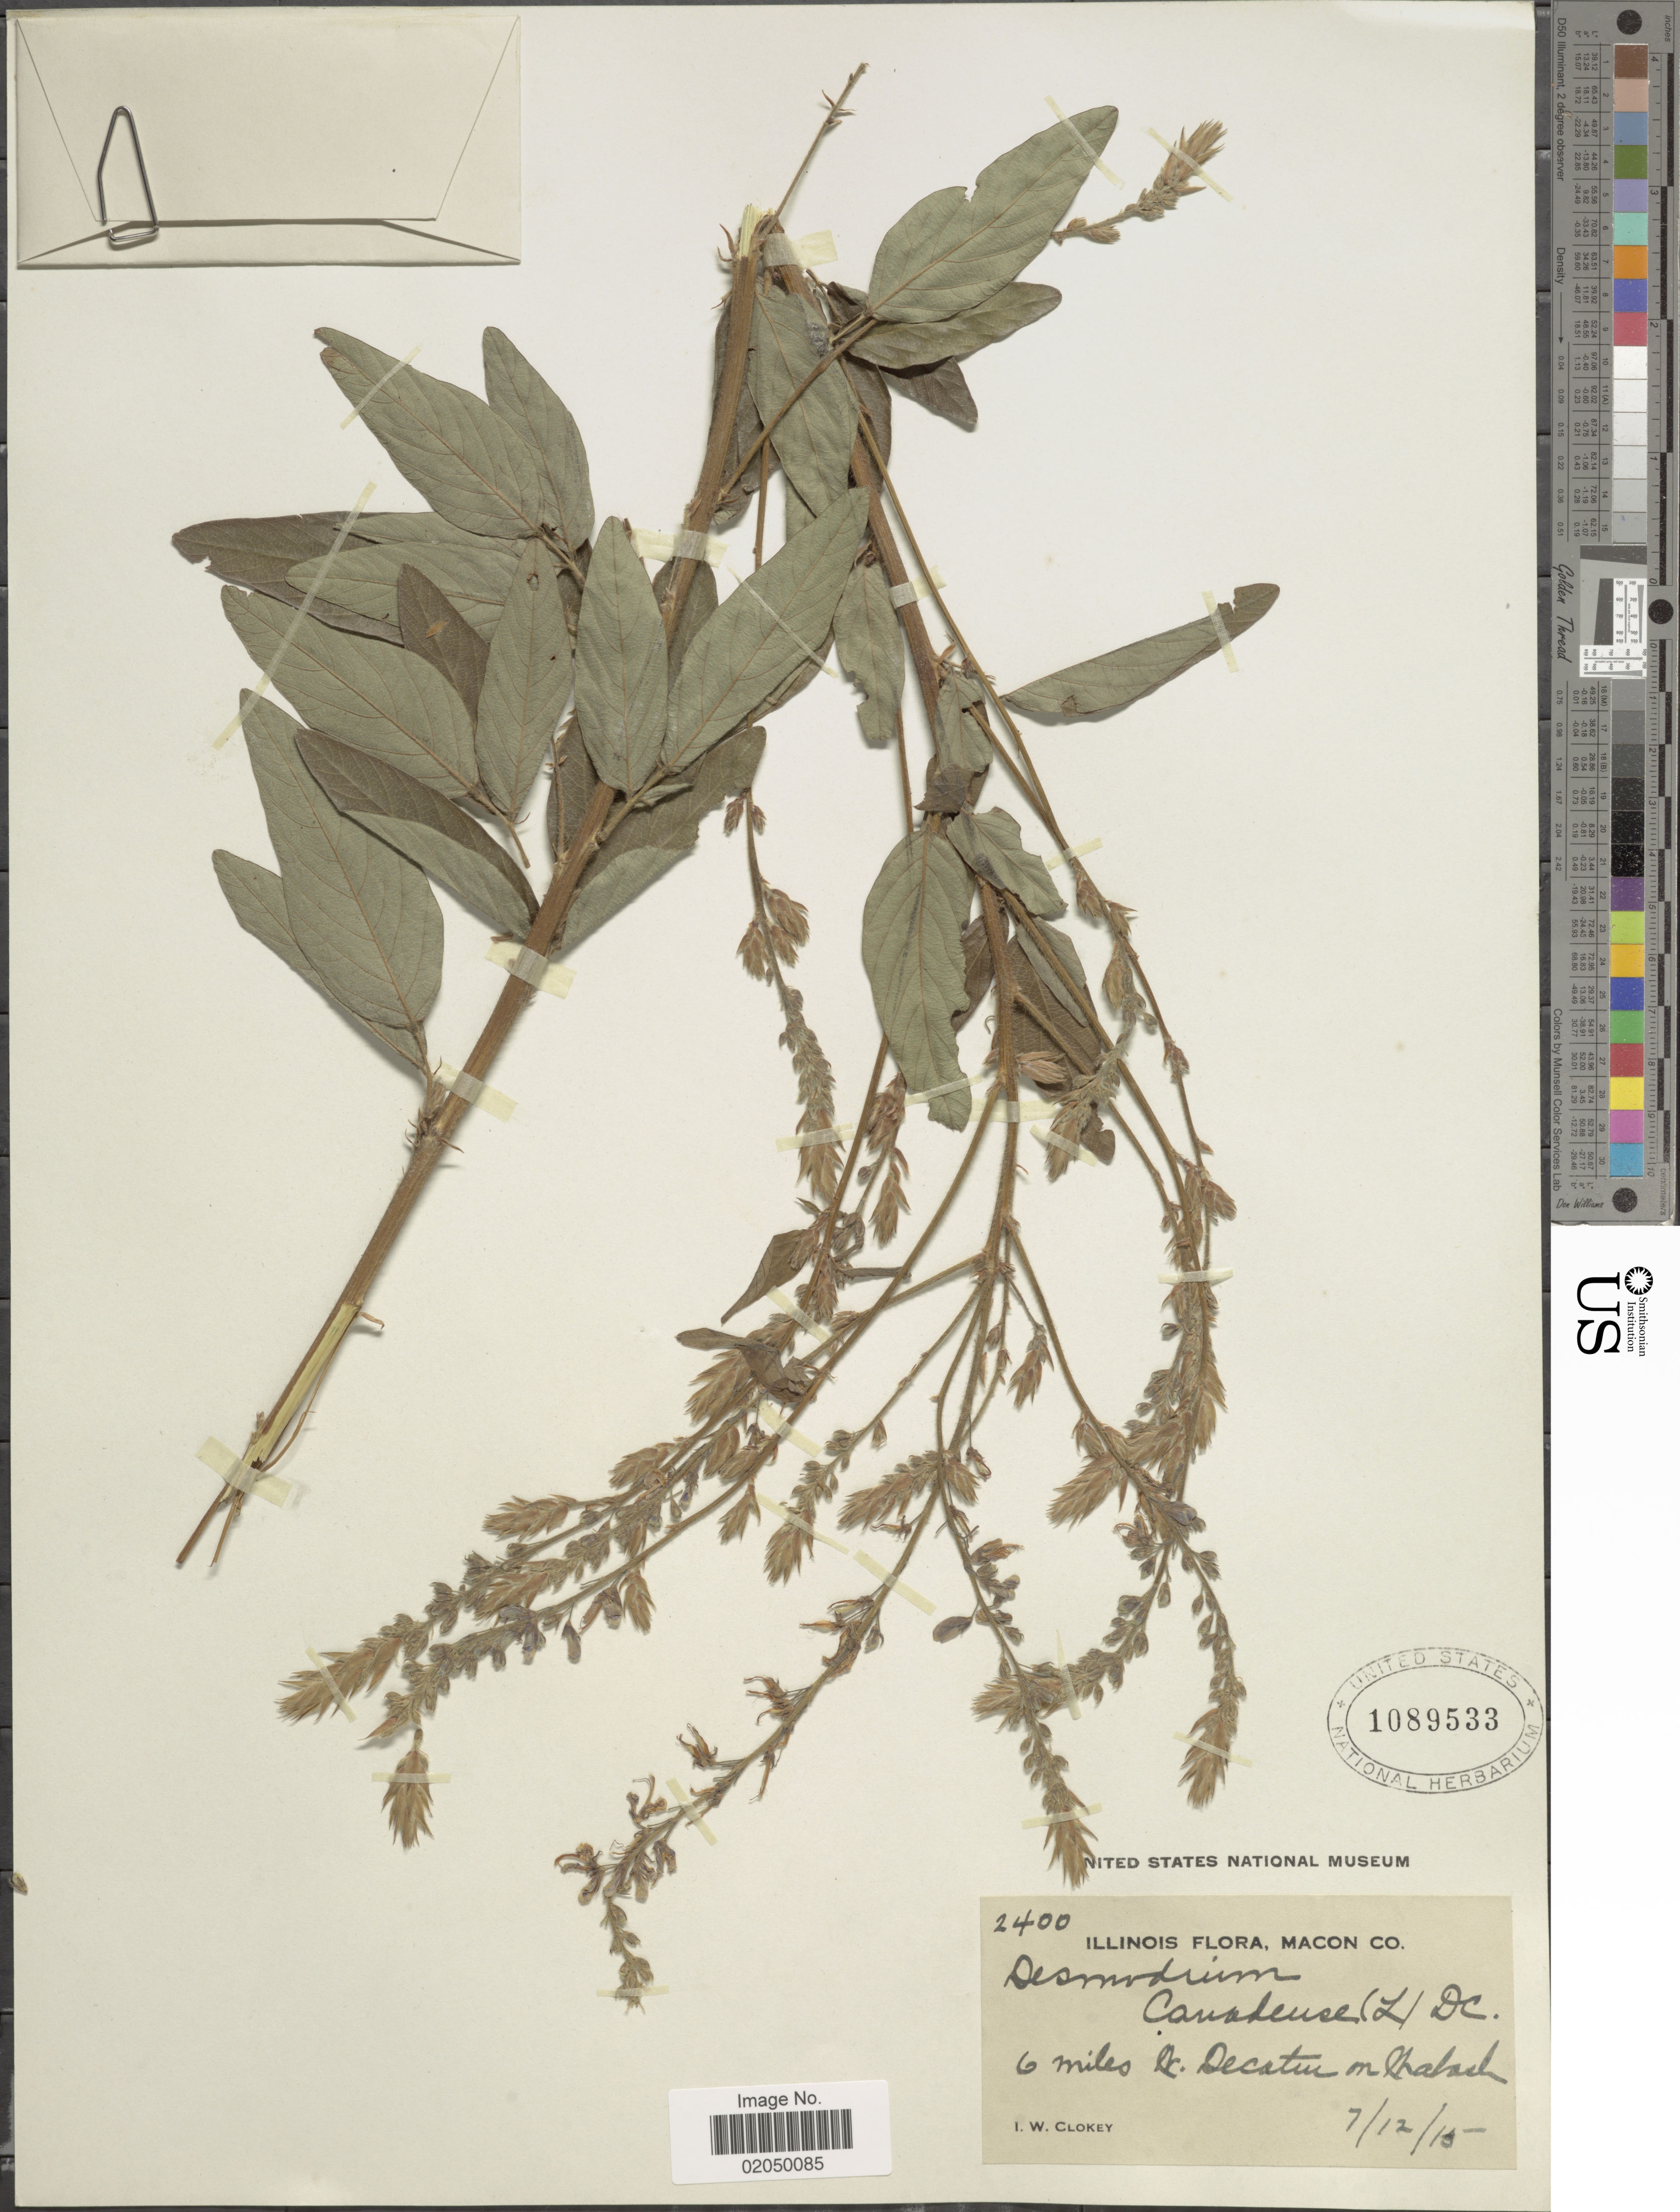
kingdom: Plantae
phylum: Tracheophyta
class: Magnoliopsida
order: Fabales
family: Fabaceae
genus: Desmodium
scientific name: Desmodium canadense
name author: (L.) DC.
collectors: I. W. Clokey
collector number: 2400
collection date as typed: Transcribed d/m/y: 12/7/15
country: United States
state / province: Illinois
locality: Macon Co. 6 miles W. Decatur on Wabash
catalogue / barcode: US 1089533